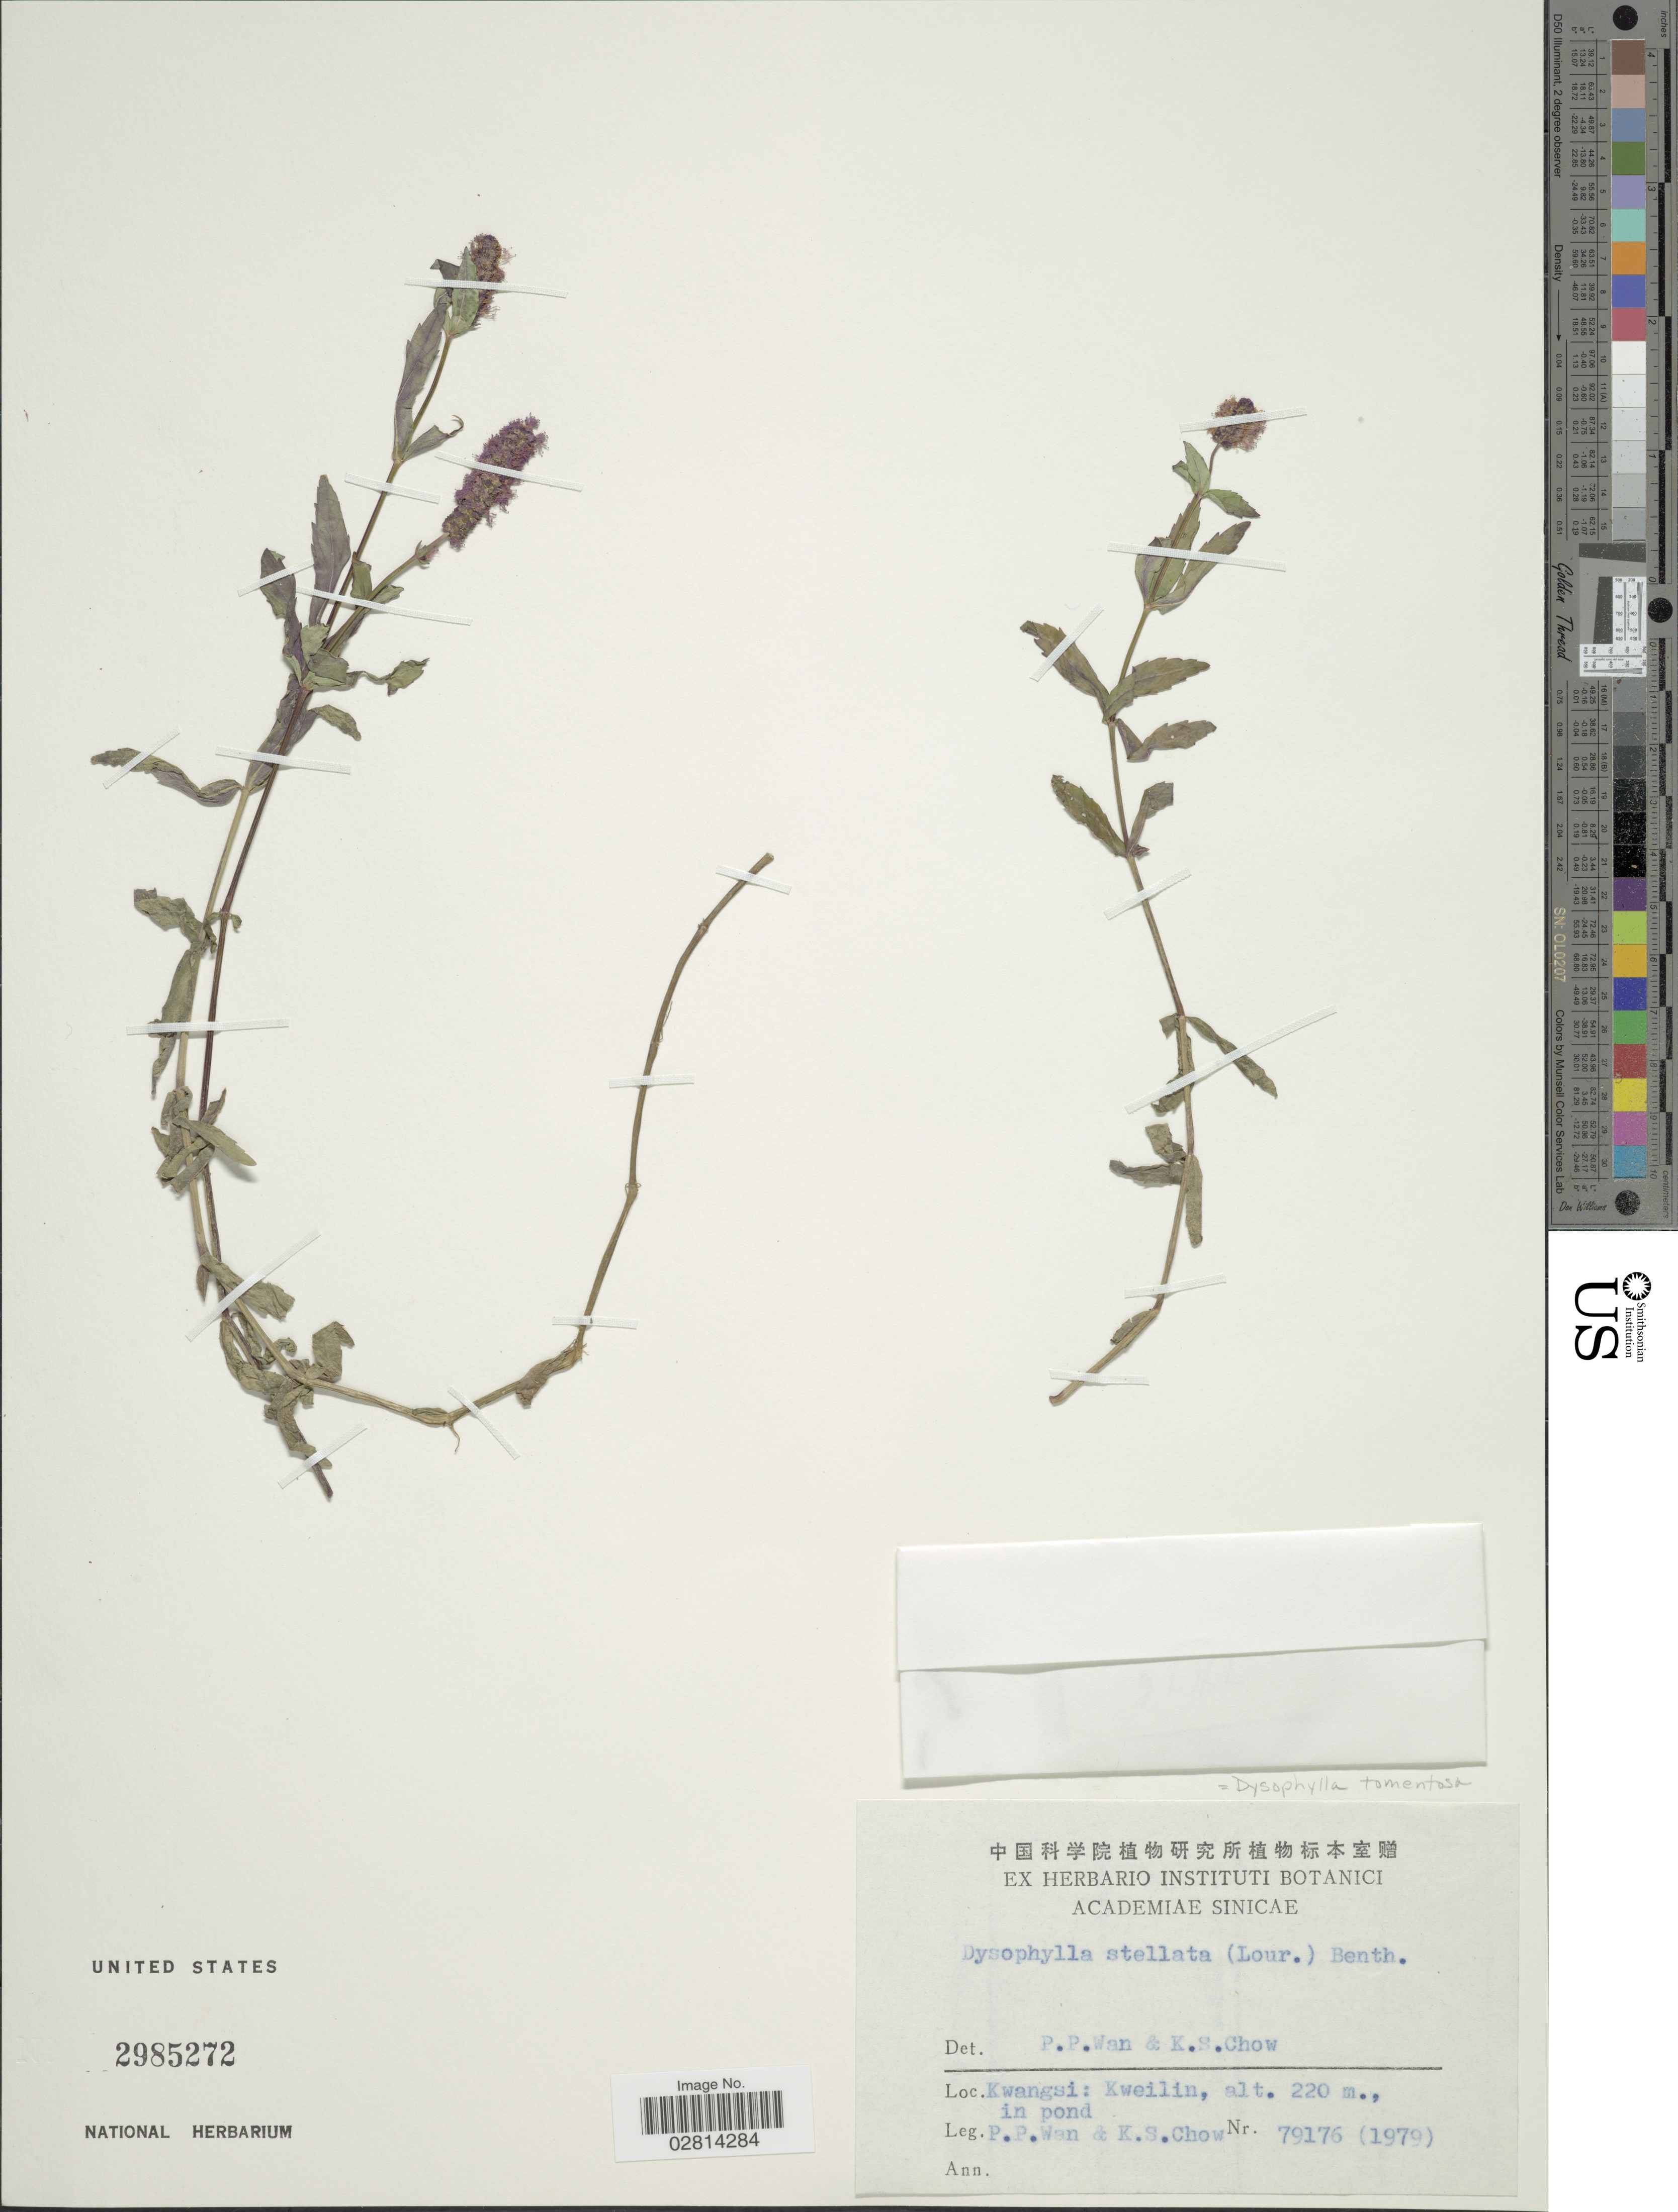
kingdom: Plantae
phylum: Tracheophyta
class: Magnoliopsida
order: Lamiales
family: Lamiaceae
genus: Pogostemon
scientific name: Pogostemon stellatus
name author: (Lour.) Kuntze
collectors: P. Wan & K. S. Chow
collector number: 79176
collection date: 1979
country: China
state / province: Guangxi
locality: Kwangsi: Kweilin.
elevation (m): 220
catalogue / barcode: US 2985272